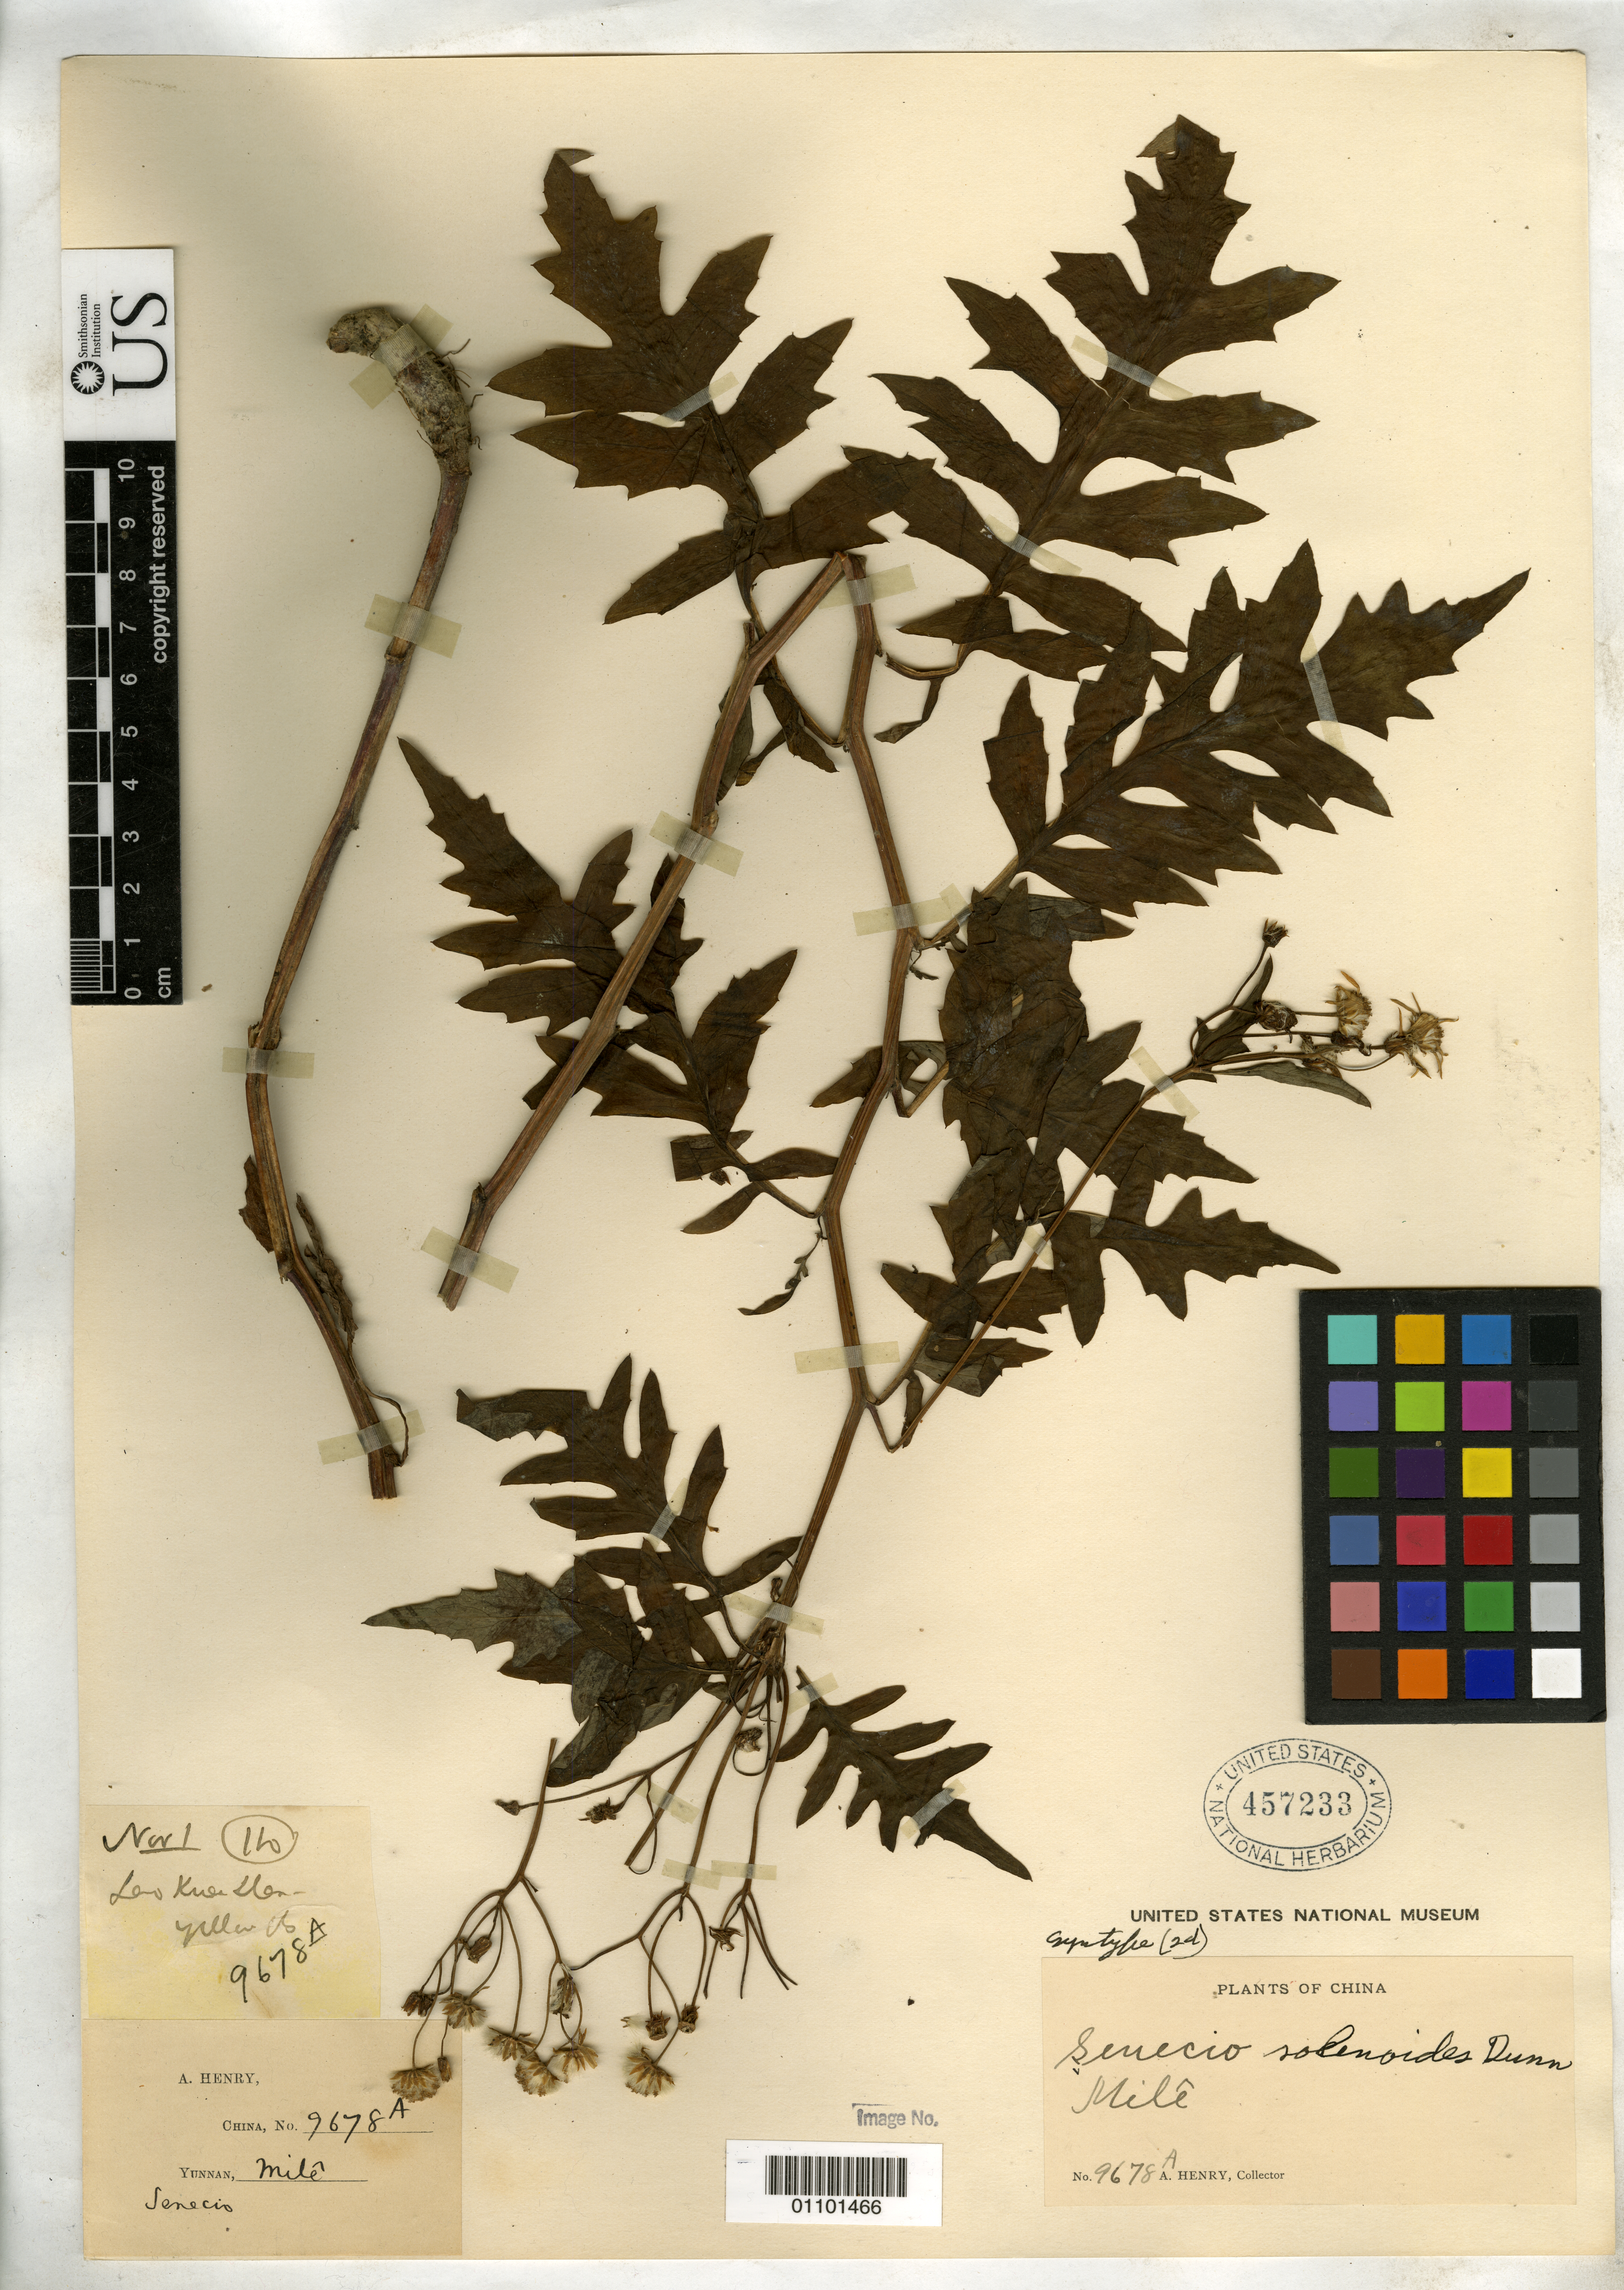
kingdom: Plantae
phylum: Tracheophyta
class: Magnoliopsida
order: Asterales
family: Asteraceae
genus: Senecio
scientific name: Senecio solenoides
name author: Dunn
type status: Syntype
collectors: A. Henry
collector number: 9678 A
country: China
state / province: Yunnan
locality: Mile.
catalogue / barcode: US 457223